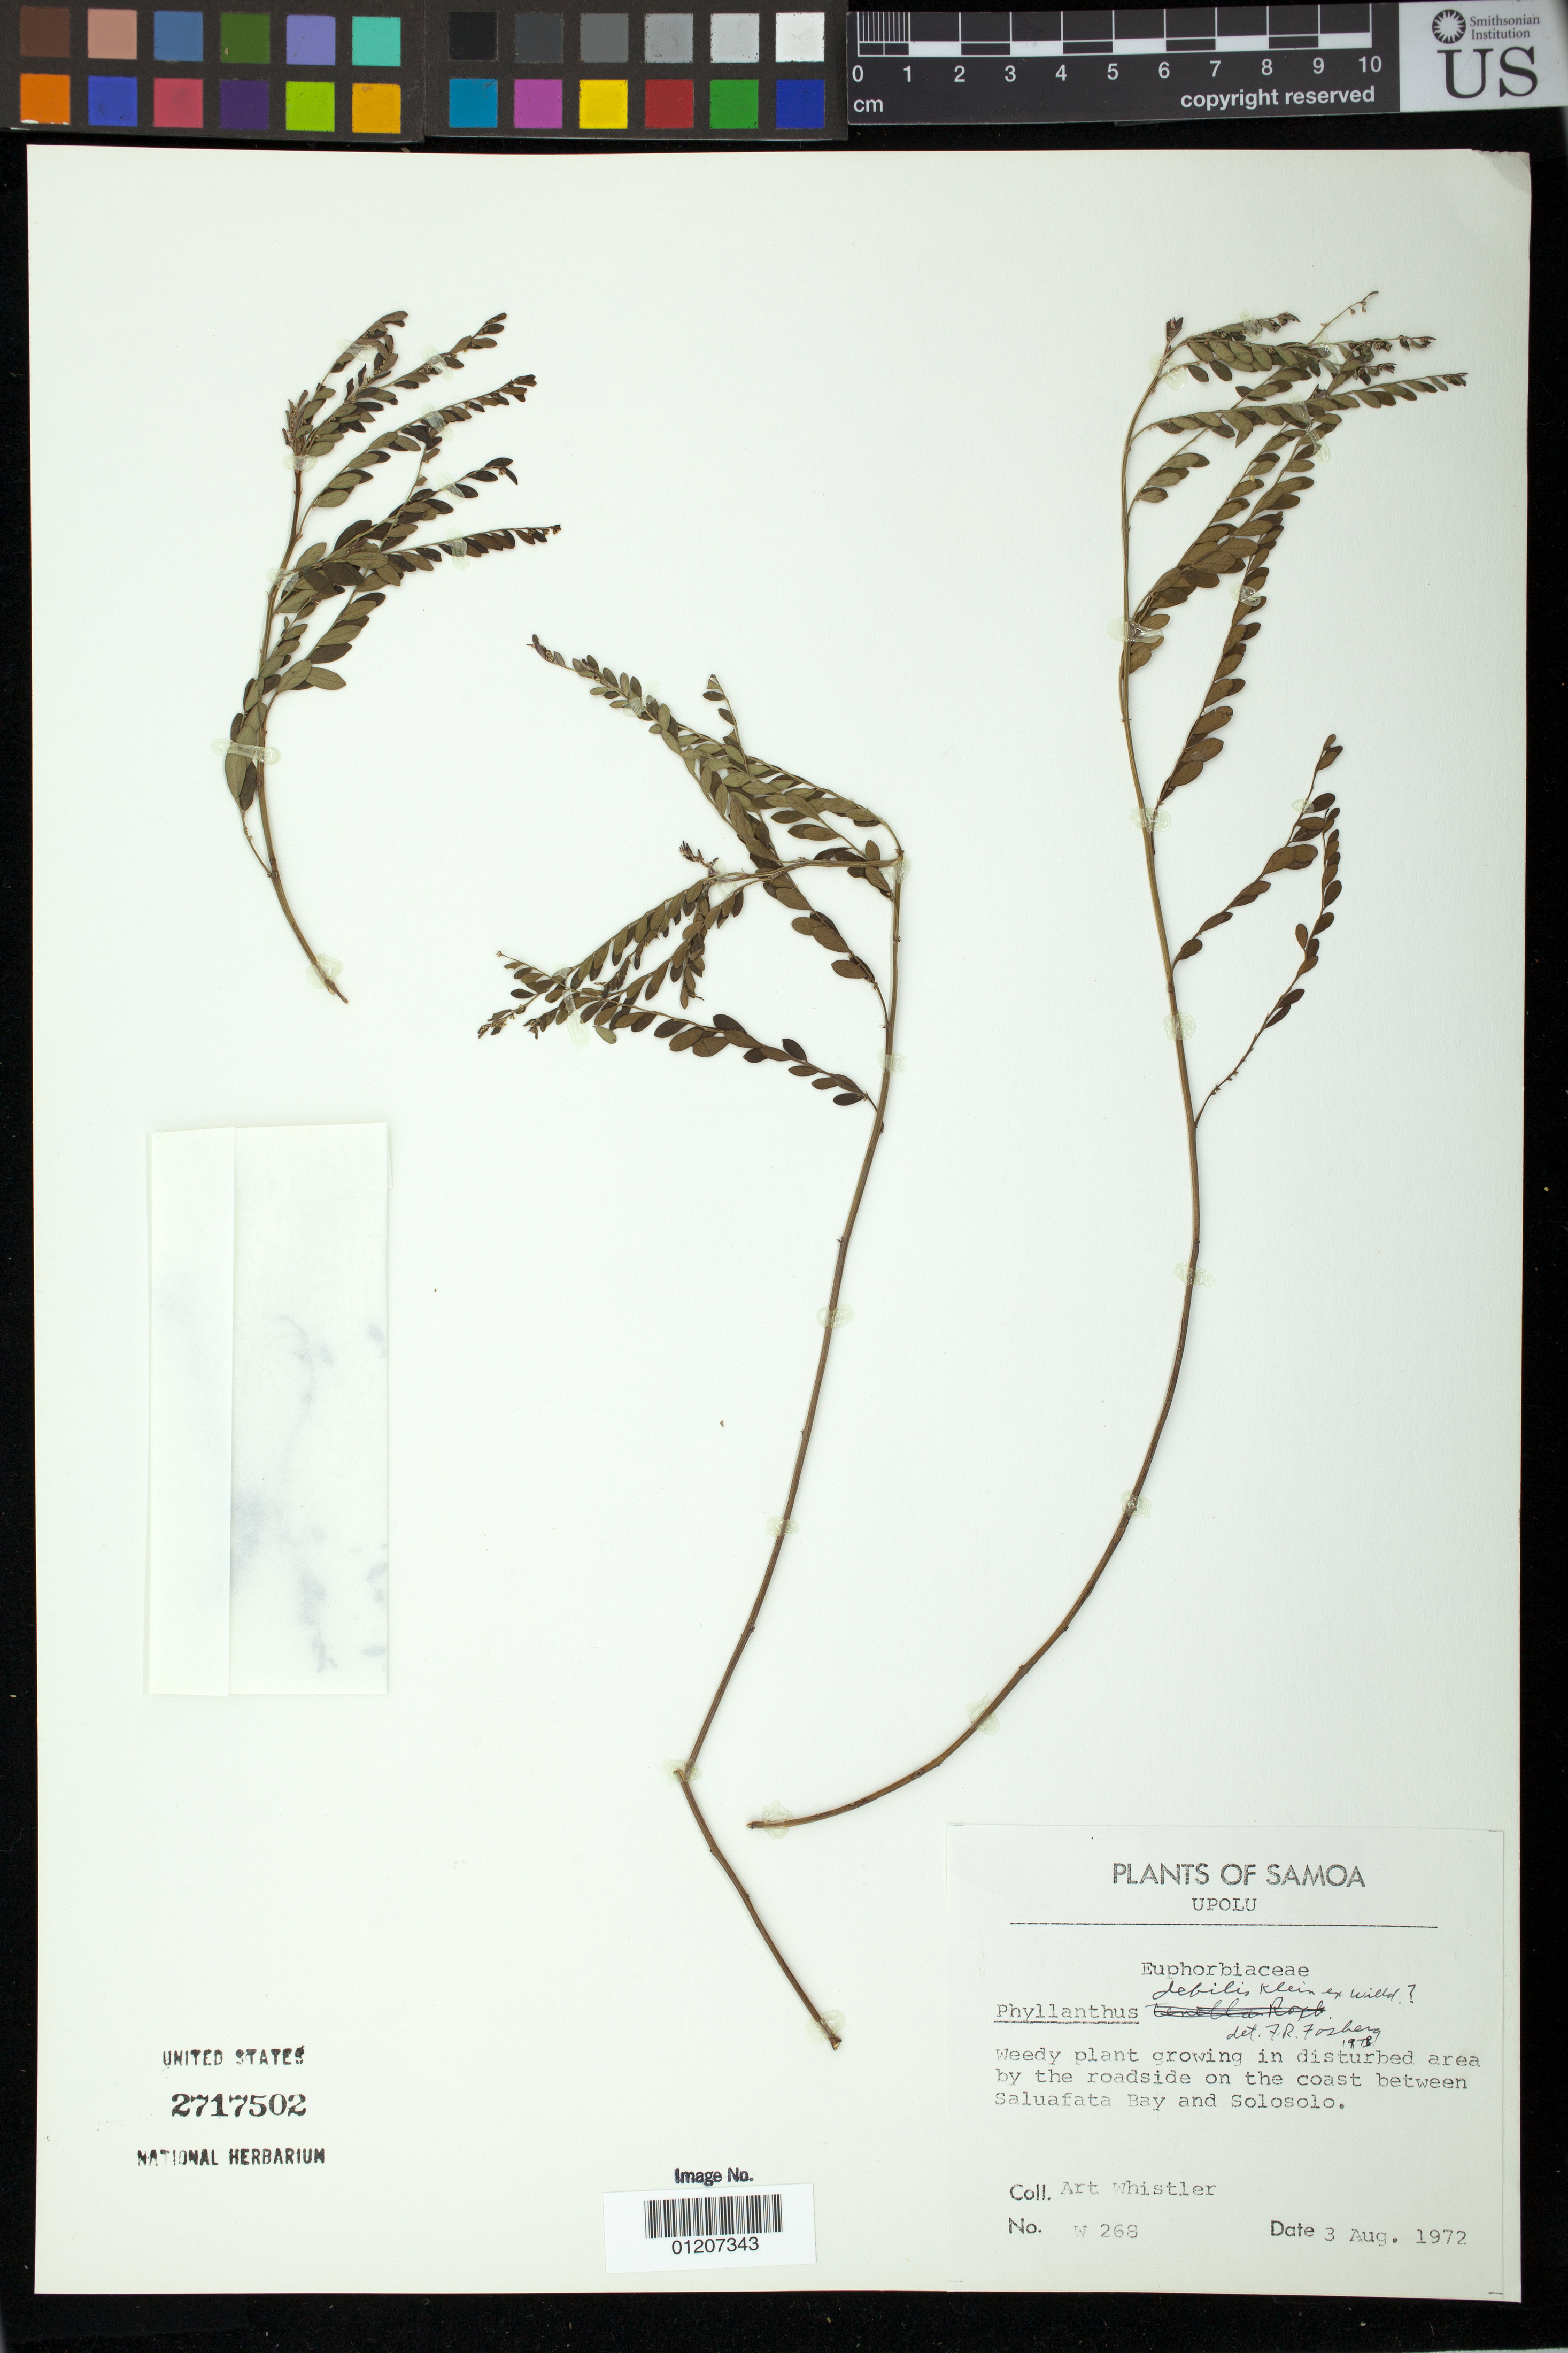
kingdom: Plantae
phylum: Tracheophyta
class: Magnoliopsida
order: Malpighiales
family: Phyllanthaceae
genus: Phyllanthus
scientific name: Phyllanthus debilis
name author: Klein ex Willd.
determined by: Fosberg, F. R.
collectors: A. Whistler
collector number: W 268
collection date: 1972-08-03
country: Samoa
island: Upolu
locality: By the roadside on the coast between Saluafata Bay and Solosolo.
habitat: Disturbed area.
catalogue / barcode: US 2717502